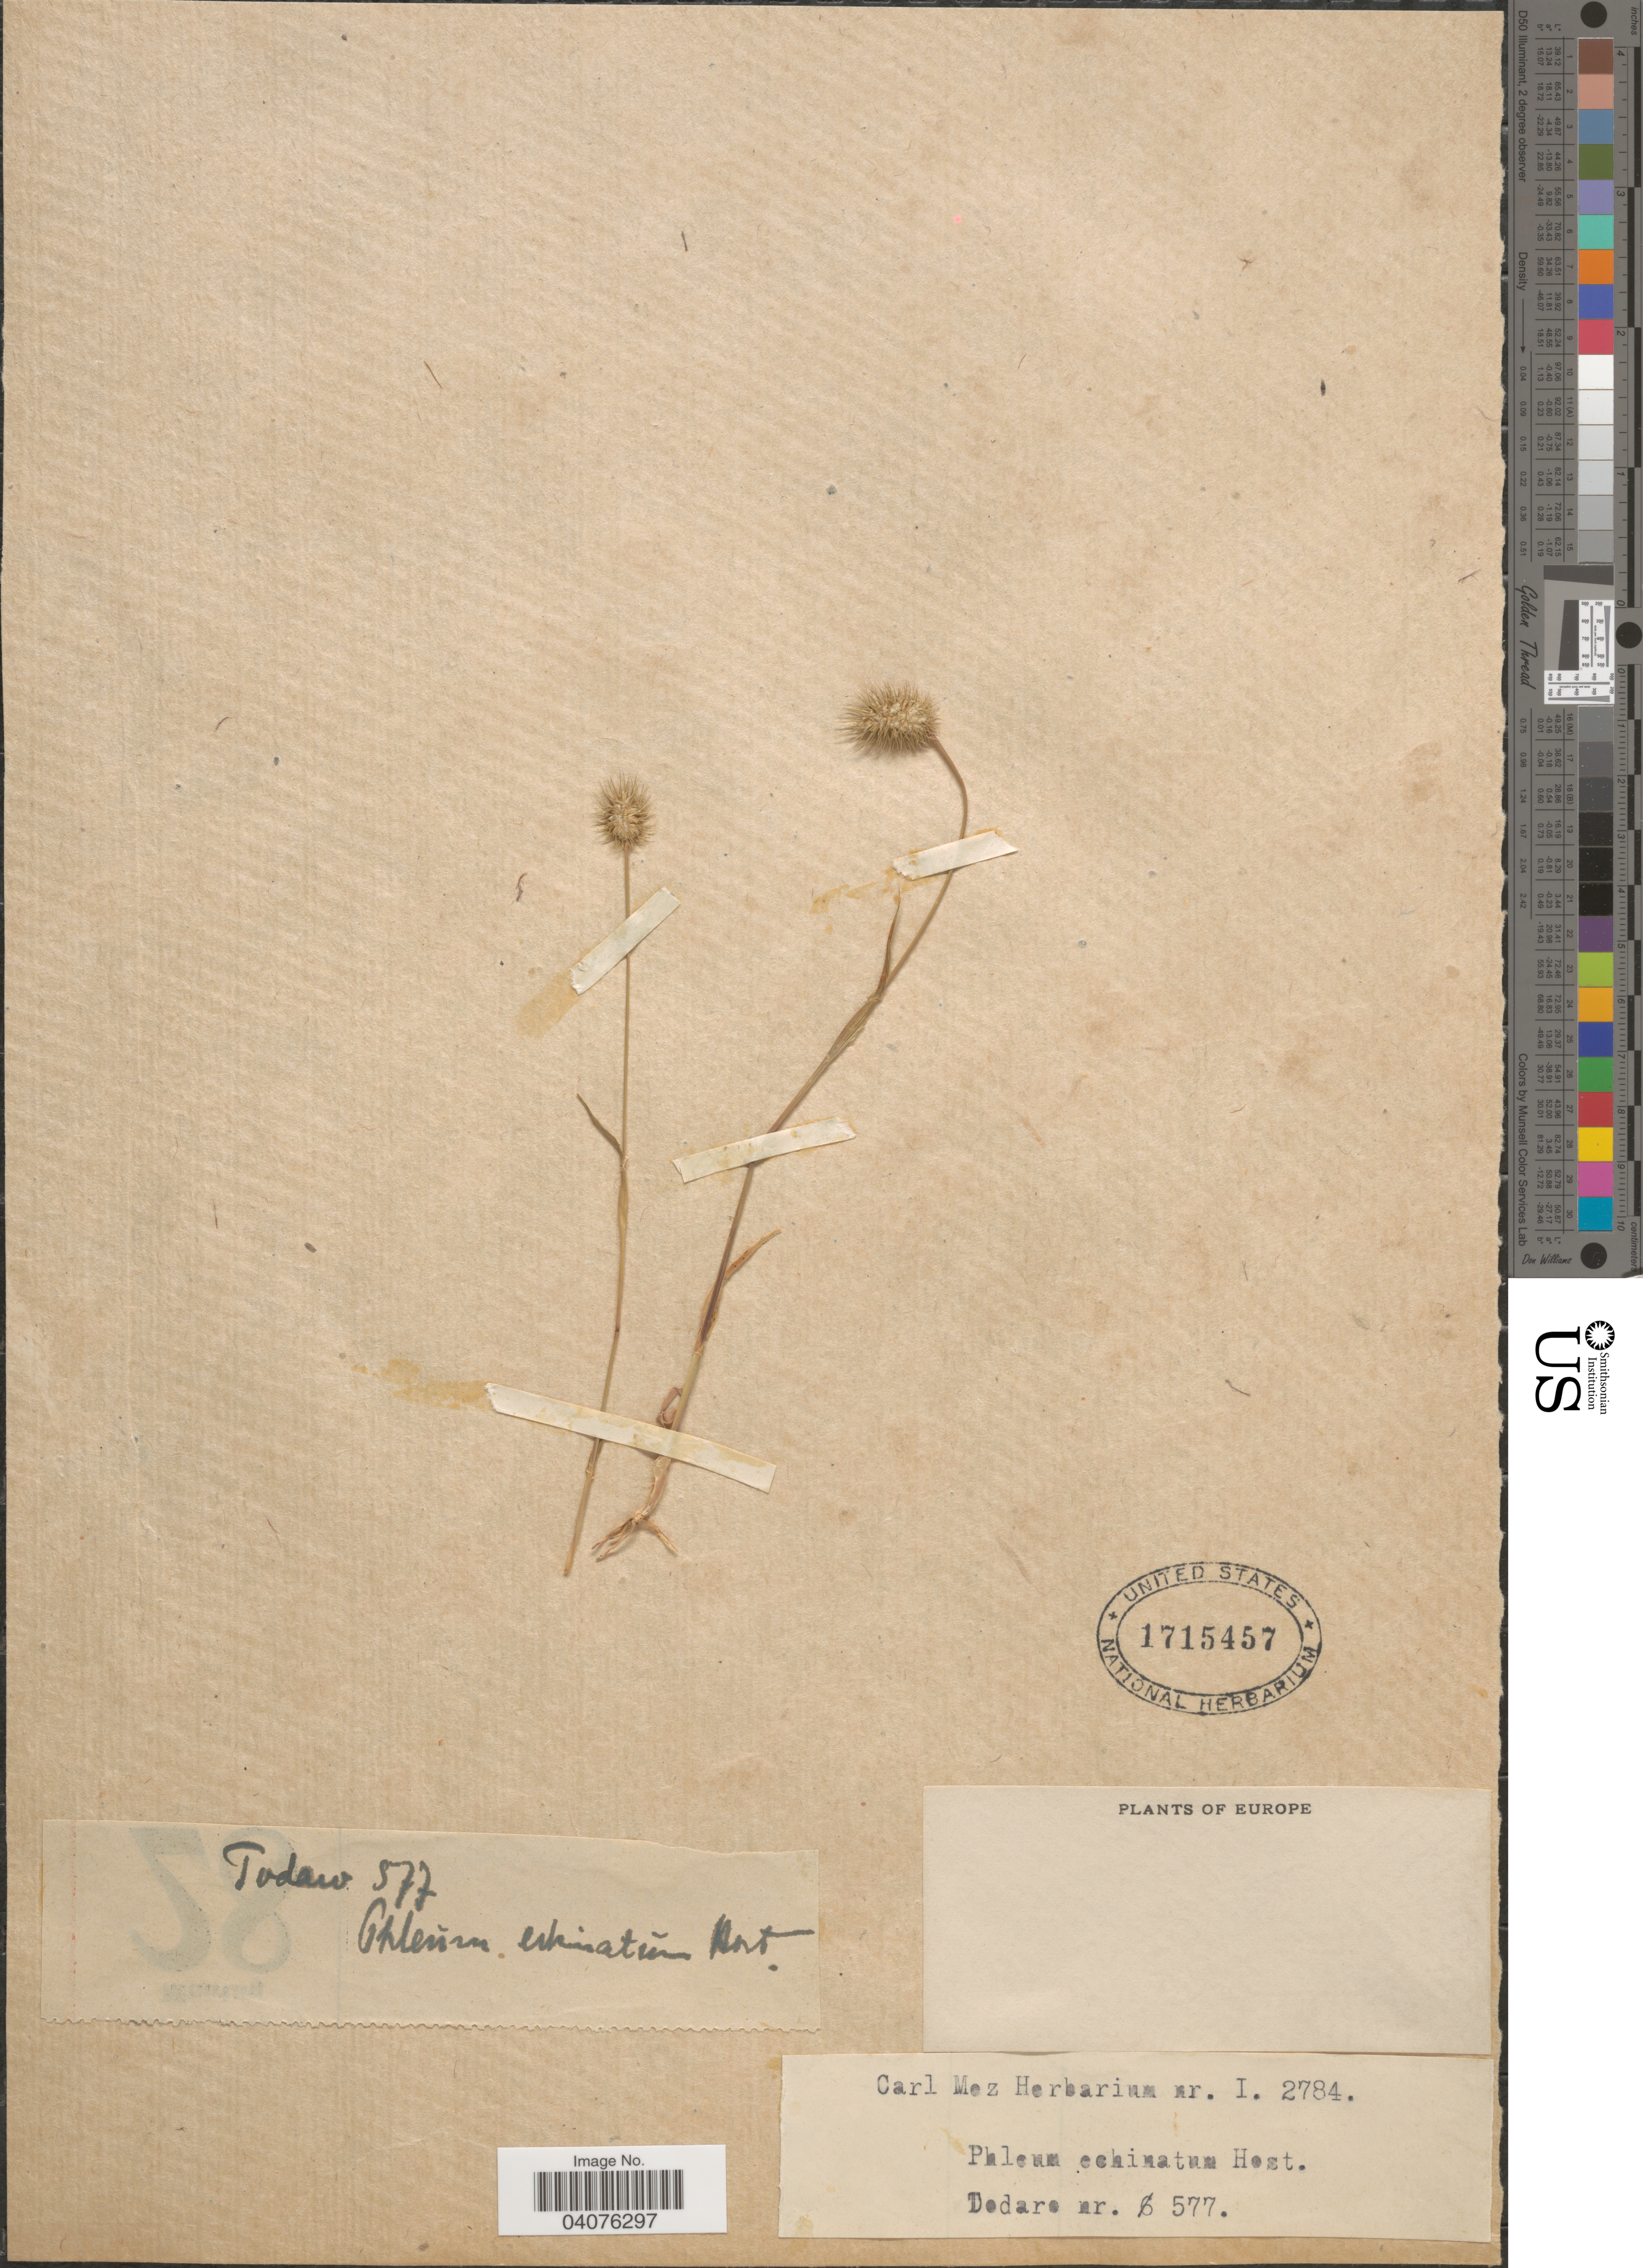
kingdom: Plantae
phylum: Tracheophyta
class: Liliopsida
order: Poales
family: Poaceae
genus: Phleum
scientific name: Phleum echinatum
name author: Host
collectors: Todaro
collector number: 577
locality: Europe.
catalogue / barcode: US 1715457